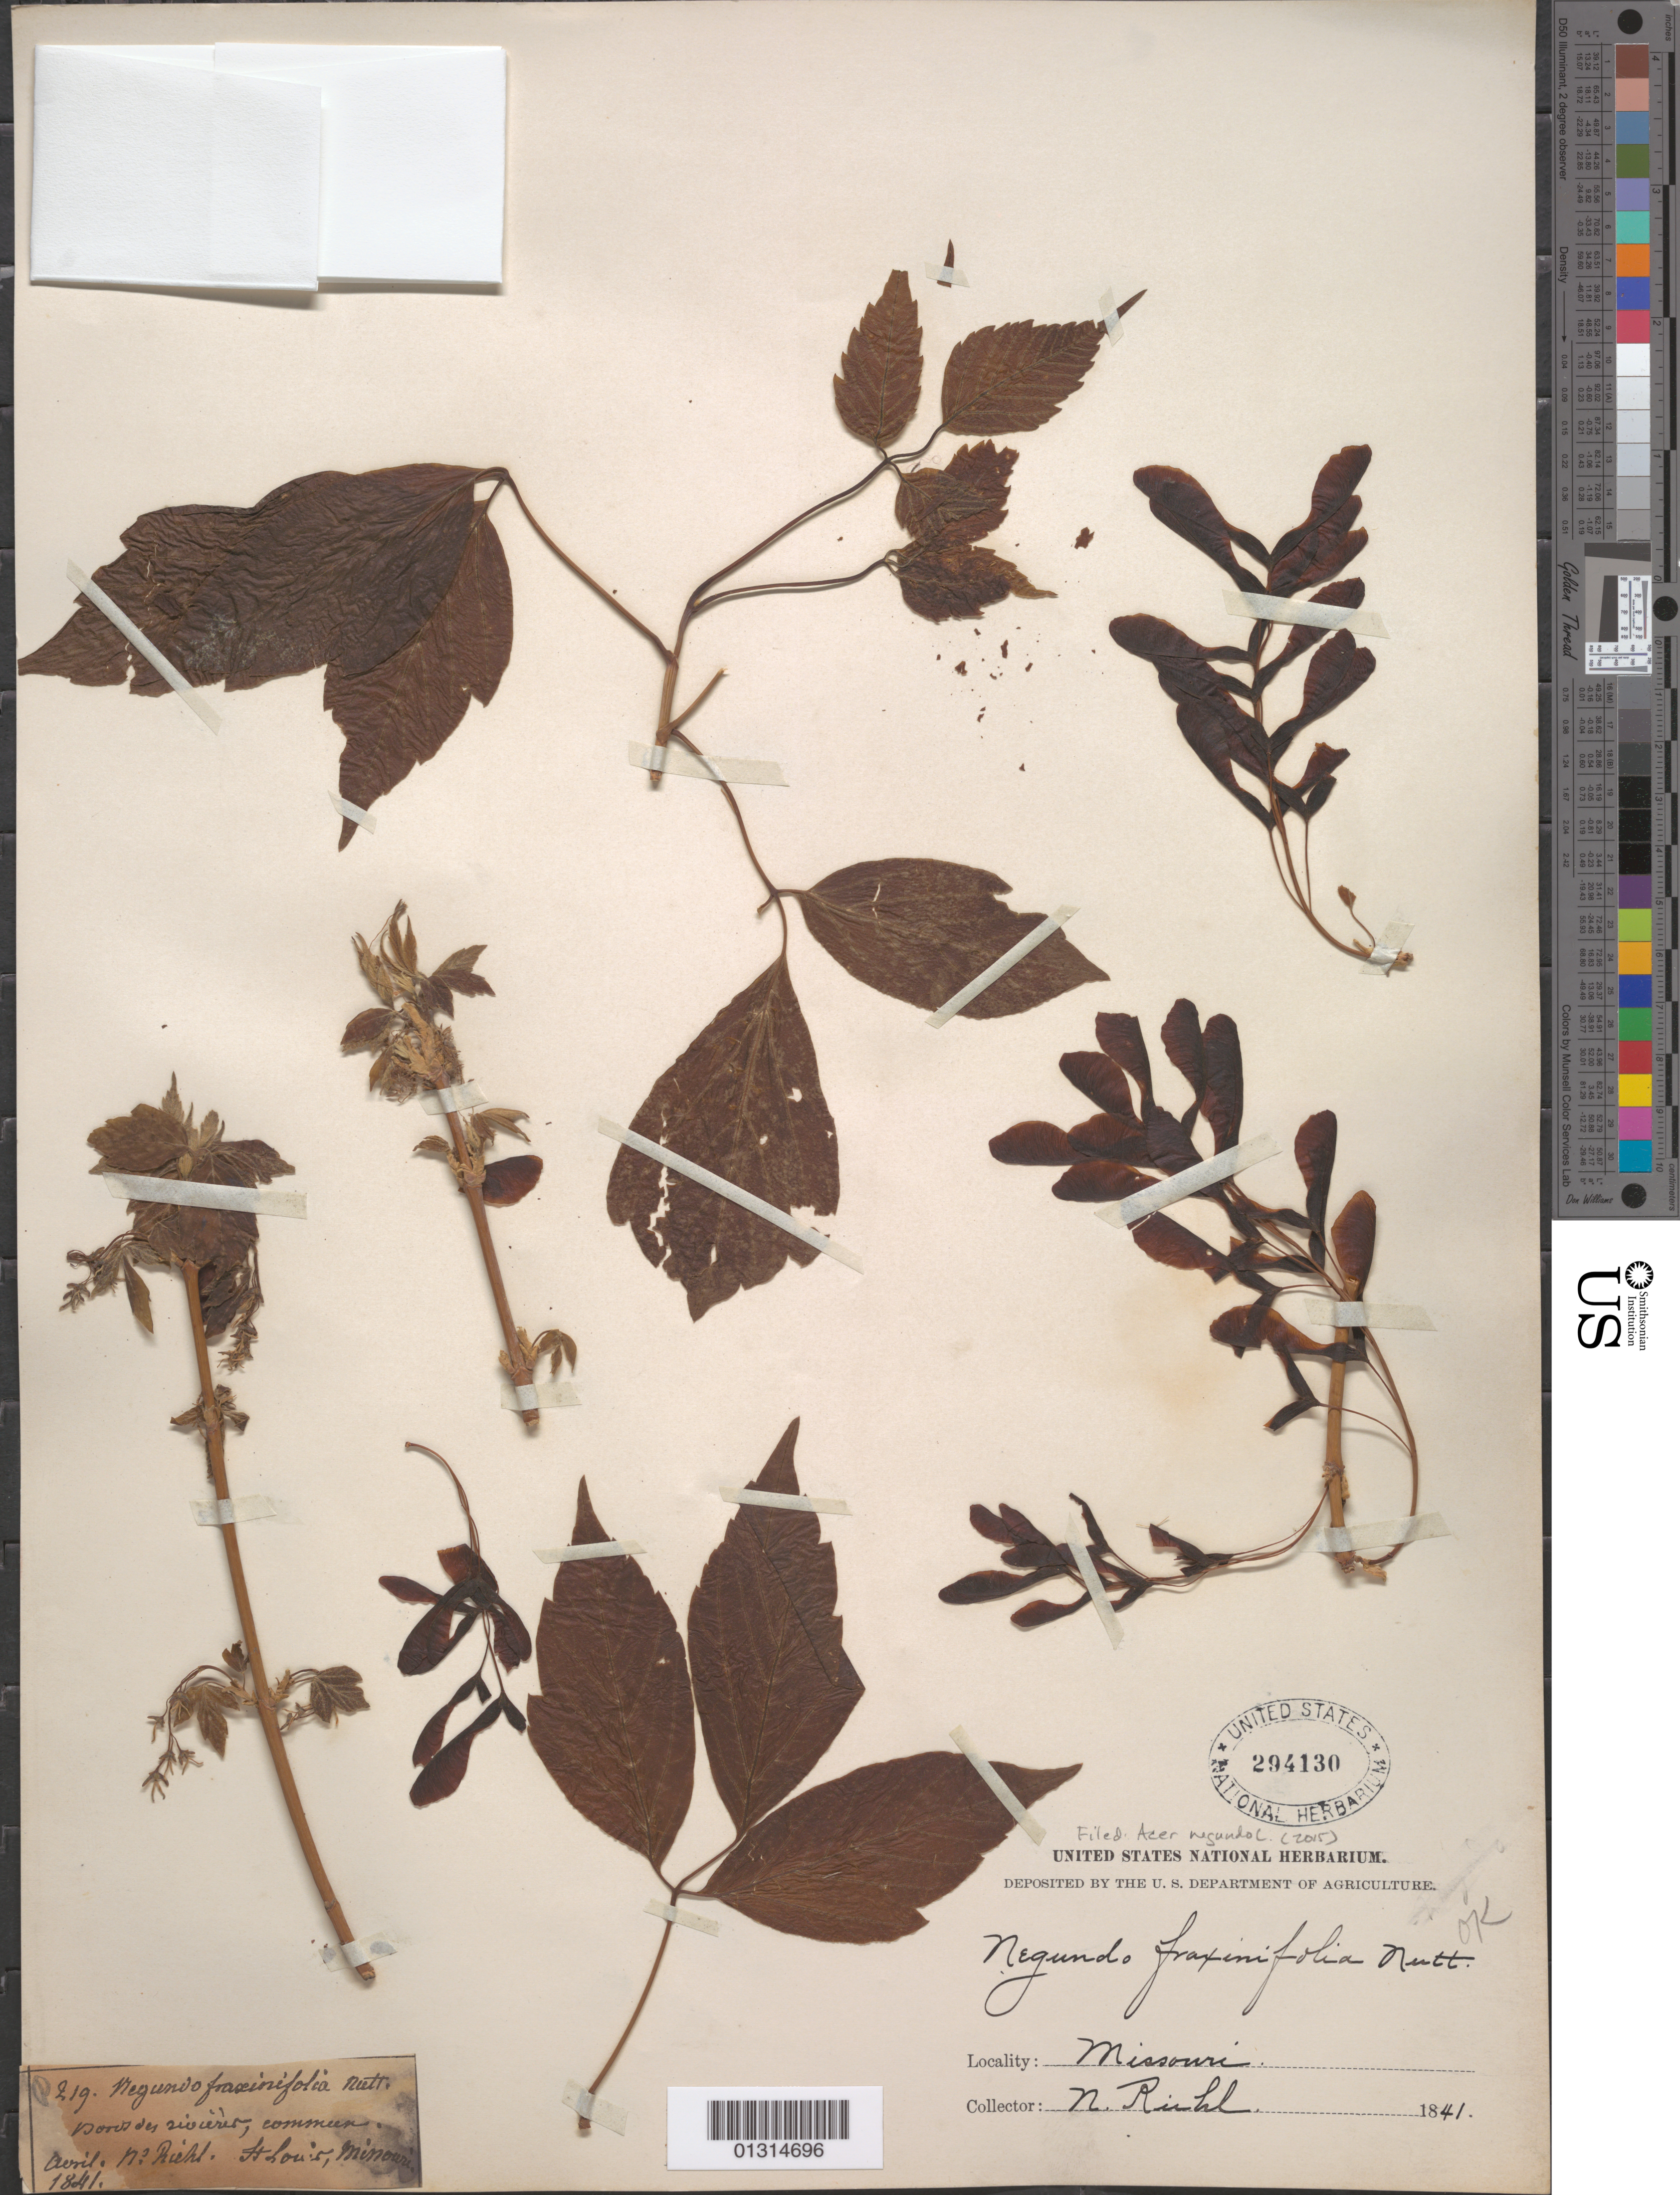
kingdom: Plantae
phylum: Tracheophyta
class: Magnoliopsida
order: Sapindales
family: Sapindaceae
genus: Acer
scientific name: Acer negundo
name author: L.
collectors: N. Riehl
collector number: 219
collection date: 1841-04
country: United States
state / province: Missouri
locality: St. Louis.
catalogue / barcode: US 294130